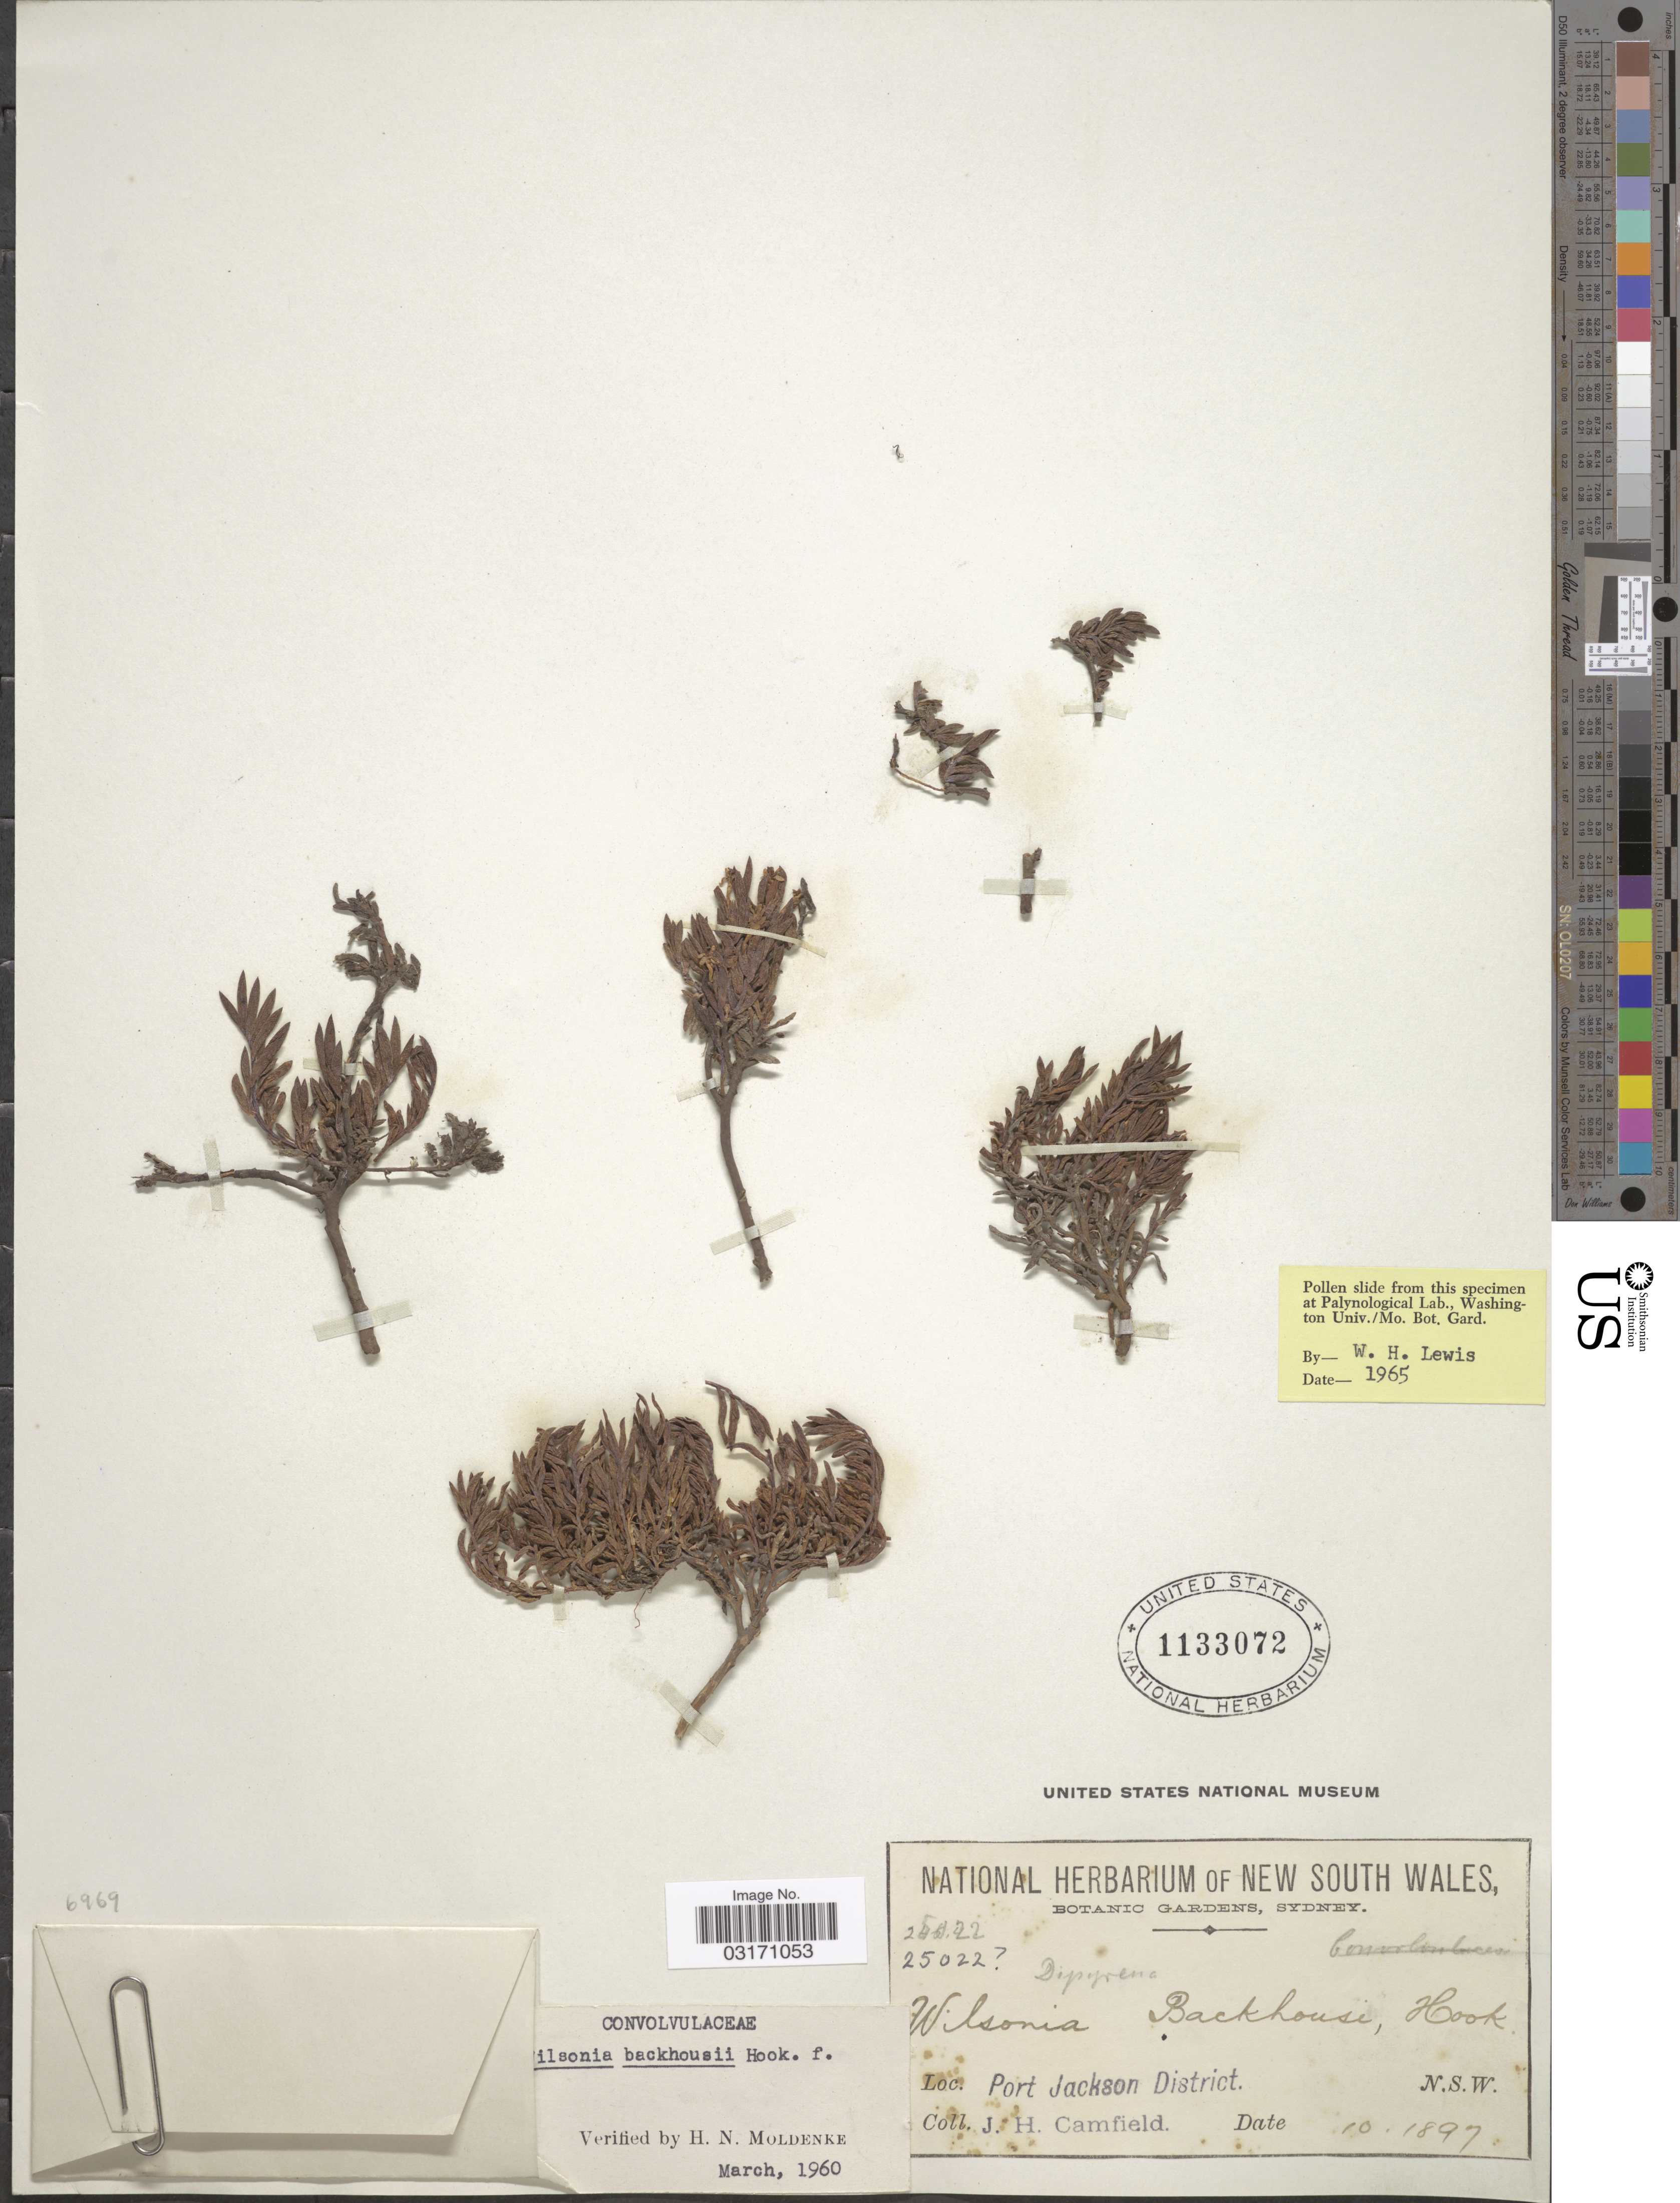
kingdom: Plantae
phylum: Tracheophyta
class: Magnoliopsida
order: Solanales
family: Convolvulaceae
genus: Wilsonia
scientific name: Wilsonia backhousei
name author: Hook. f.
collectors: J. Camfield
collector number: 25022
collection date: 1897-10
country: Australia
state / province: New South Wales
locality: Port Jackson District.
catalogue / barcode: US 1133072